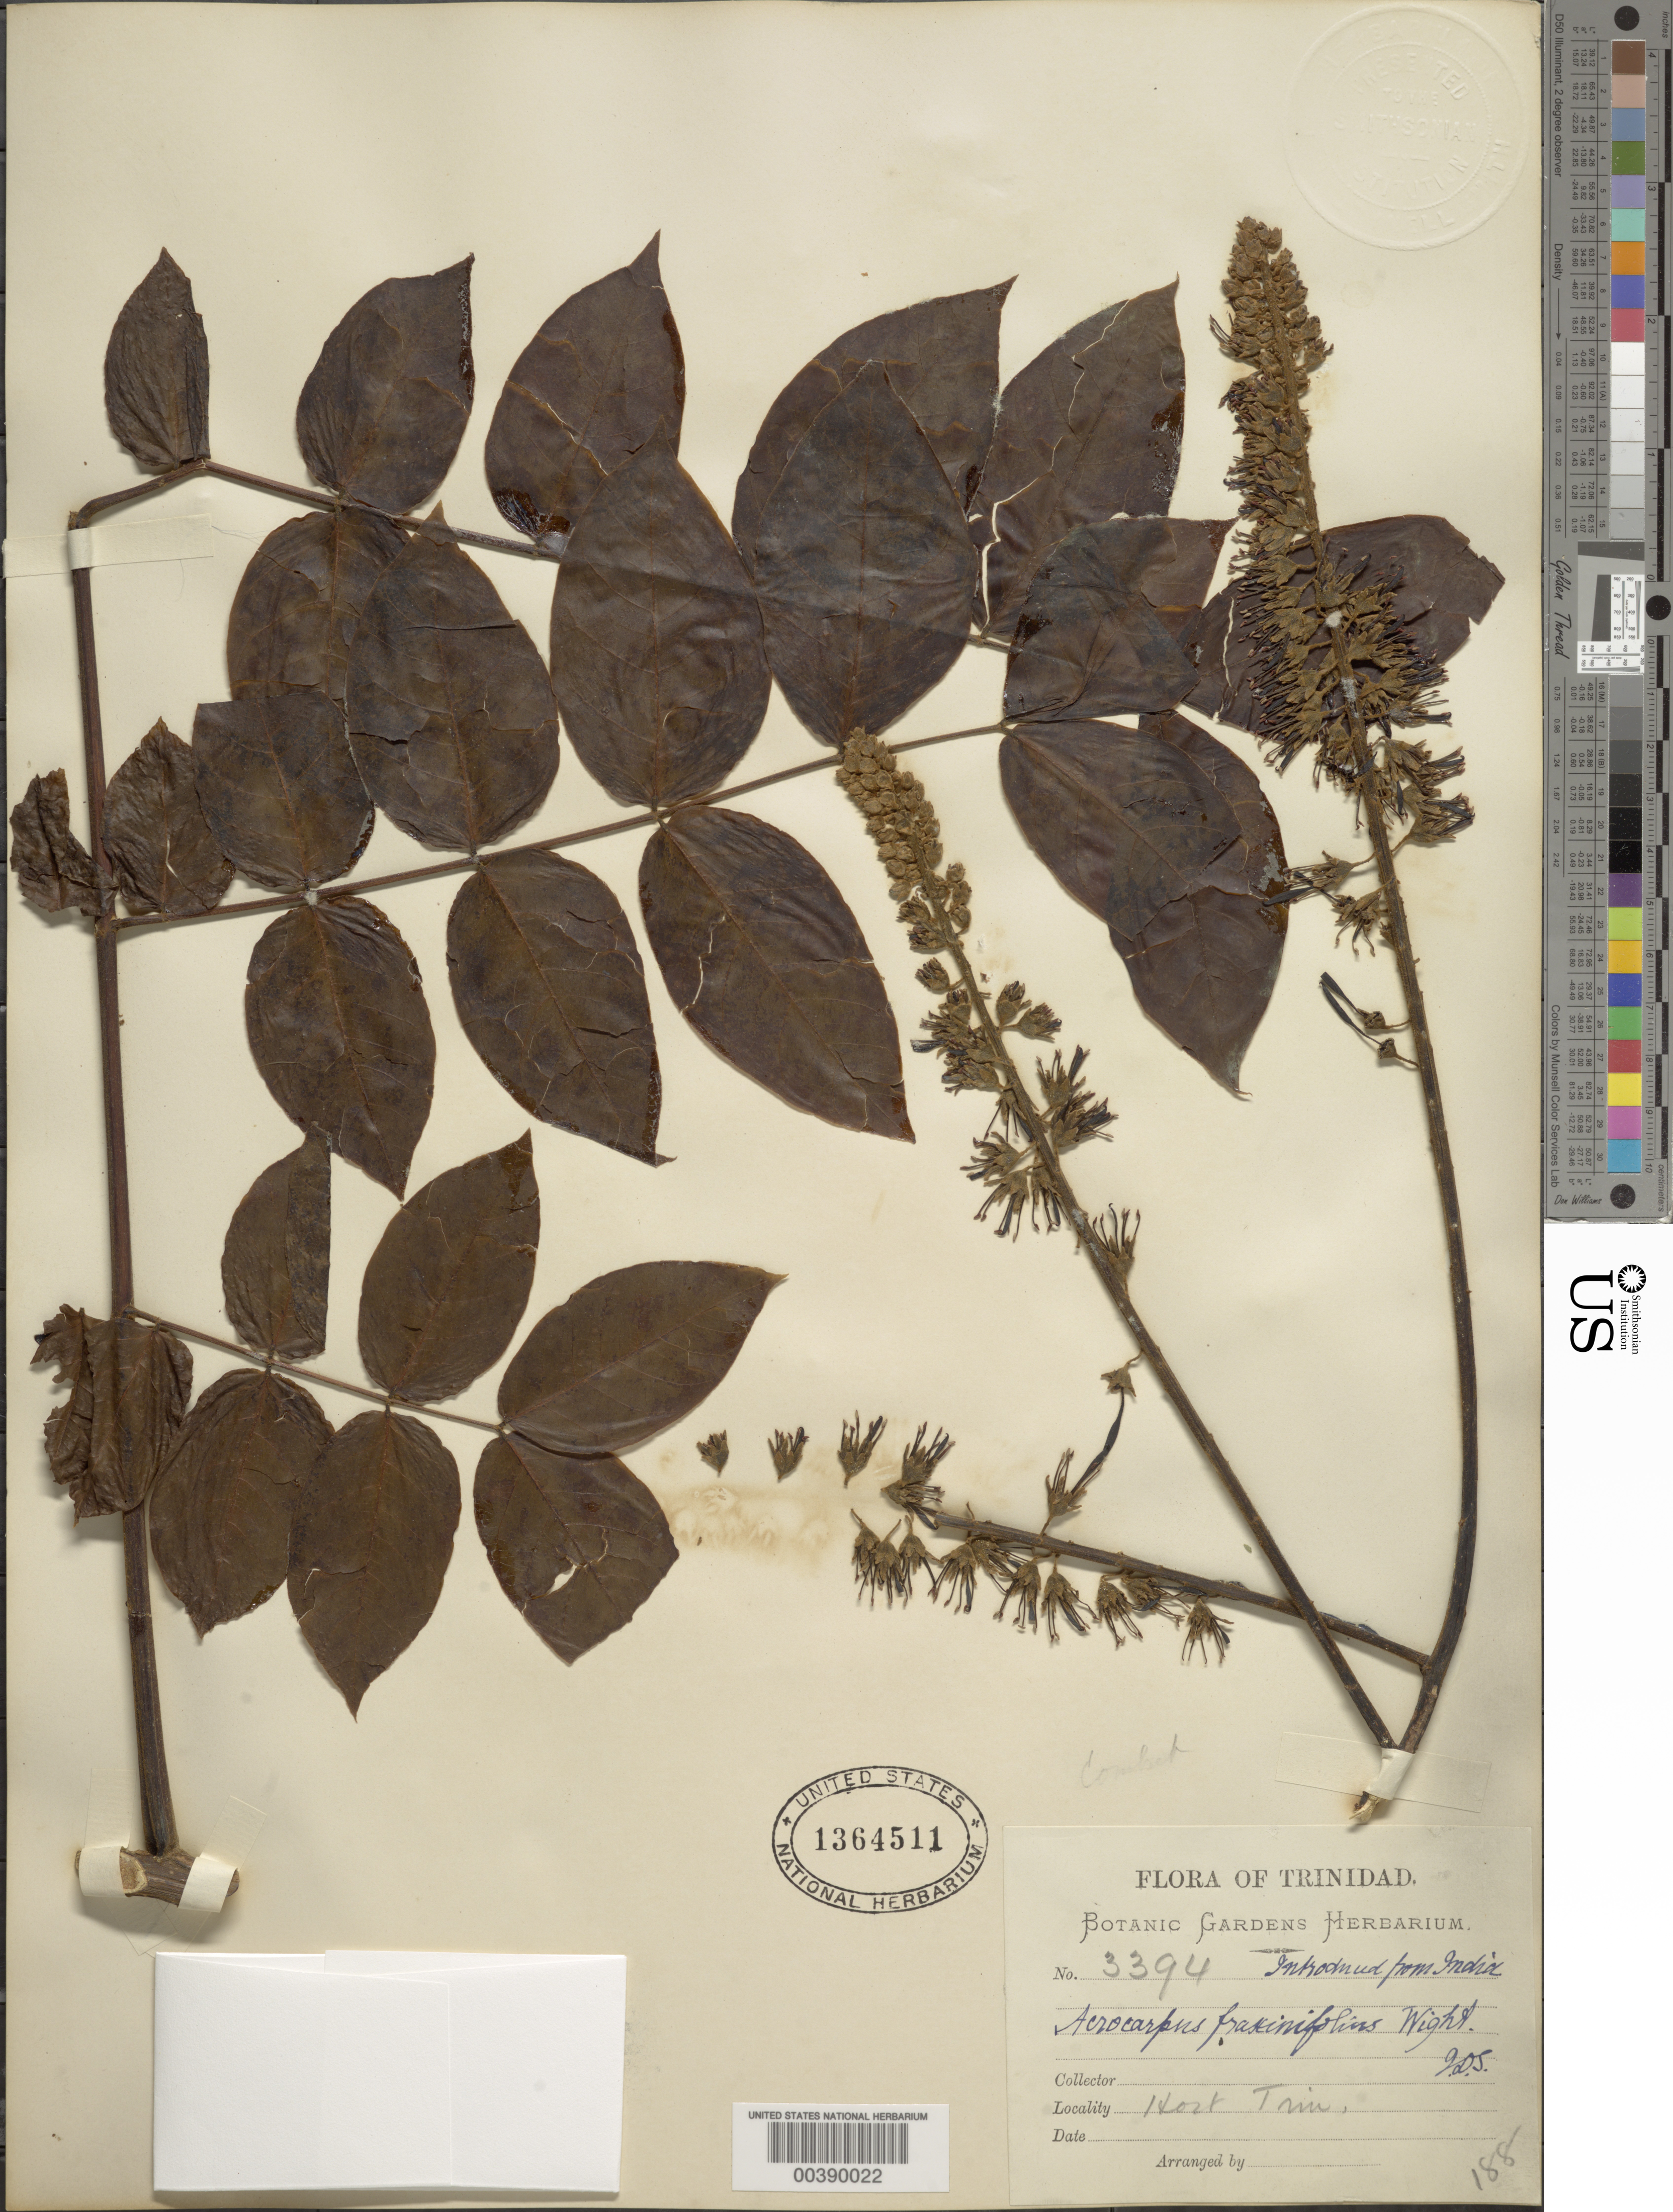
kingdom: Plantae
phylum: Tracheophyta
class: Magnoliopsida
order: Fabales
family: Fabaceae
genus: Acrocarpus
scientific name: Acrocarpus fraxinifolius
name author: Arn.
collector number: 3394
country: Trinidad and Tobago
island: Trinidad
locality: Hort. trin.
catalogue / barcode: US 1364511